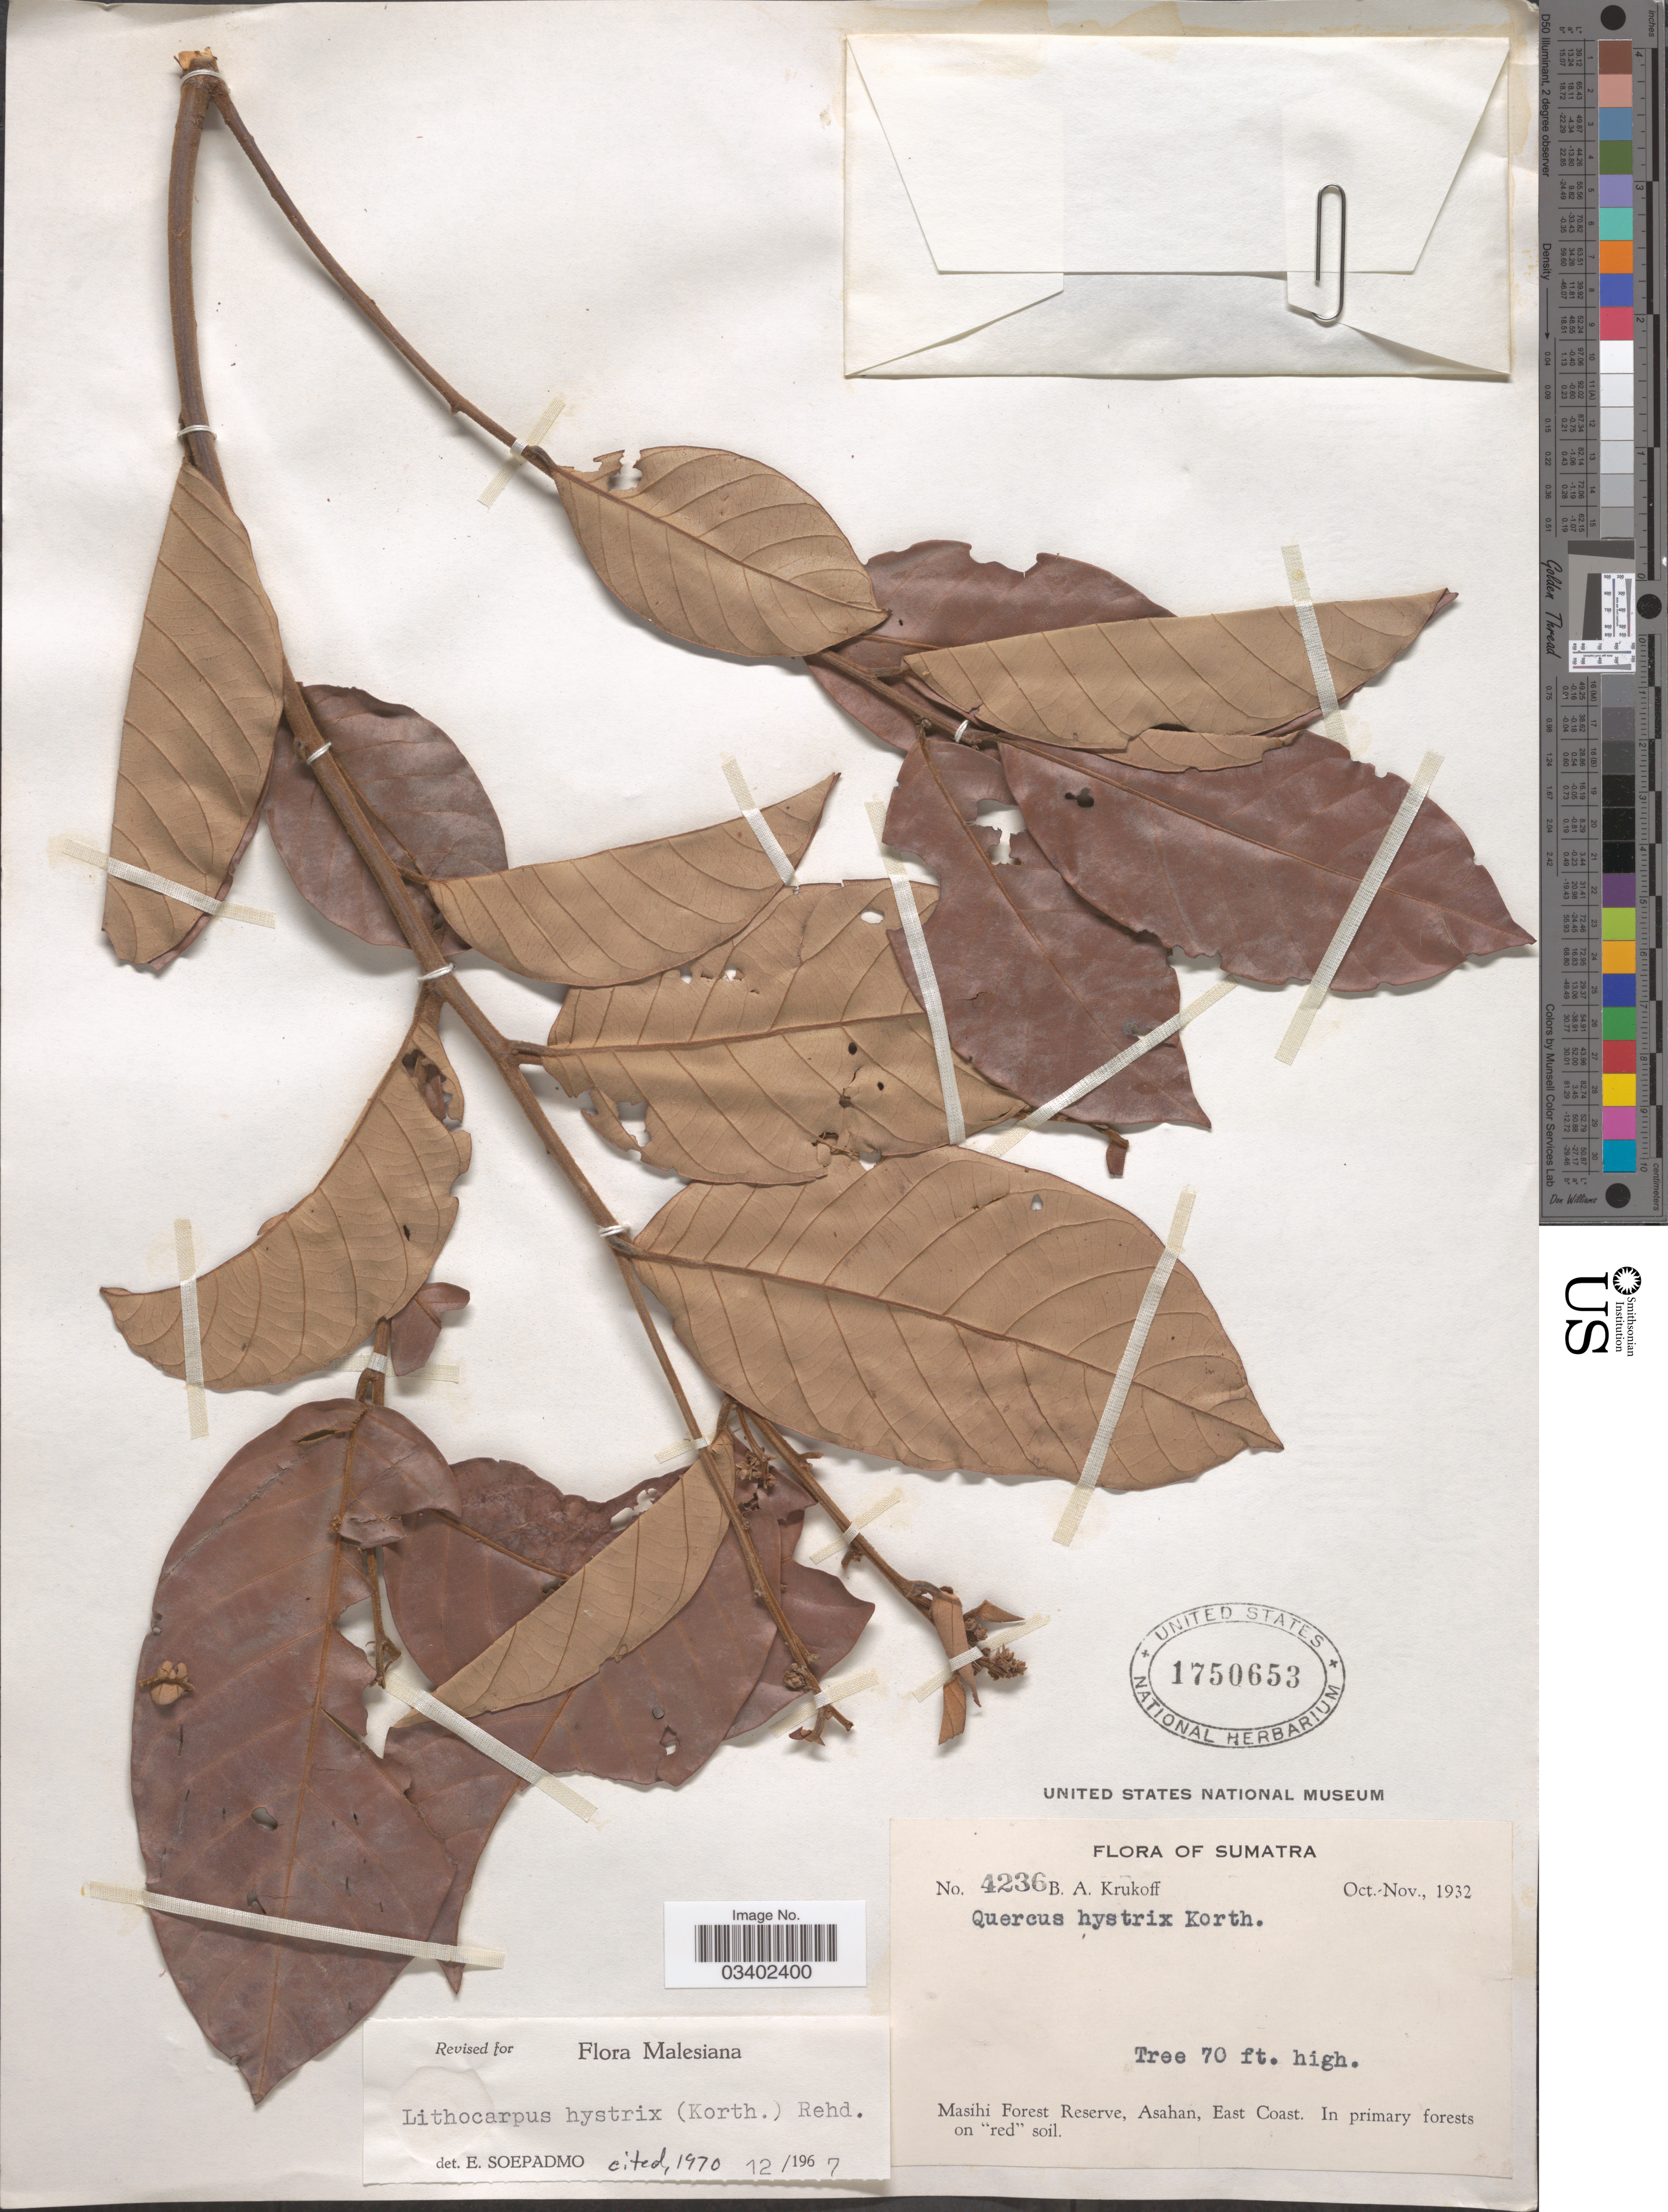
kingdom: Plantae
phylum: Tracheophyta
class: Magnoliopsida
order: Fagales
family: Fagaceae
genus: Lithocarpus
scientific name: Lithocarpus hystrix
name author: (Korth.) Rehder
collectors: B. A. Krukoff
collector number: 4236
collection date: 1932-10/1932-11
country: Indonesia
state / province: Sumatra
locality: Masihi Forest Reserve, Asahan, East Coast.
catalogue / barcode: US 1750653